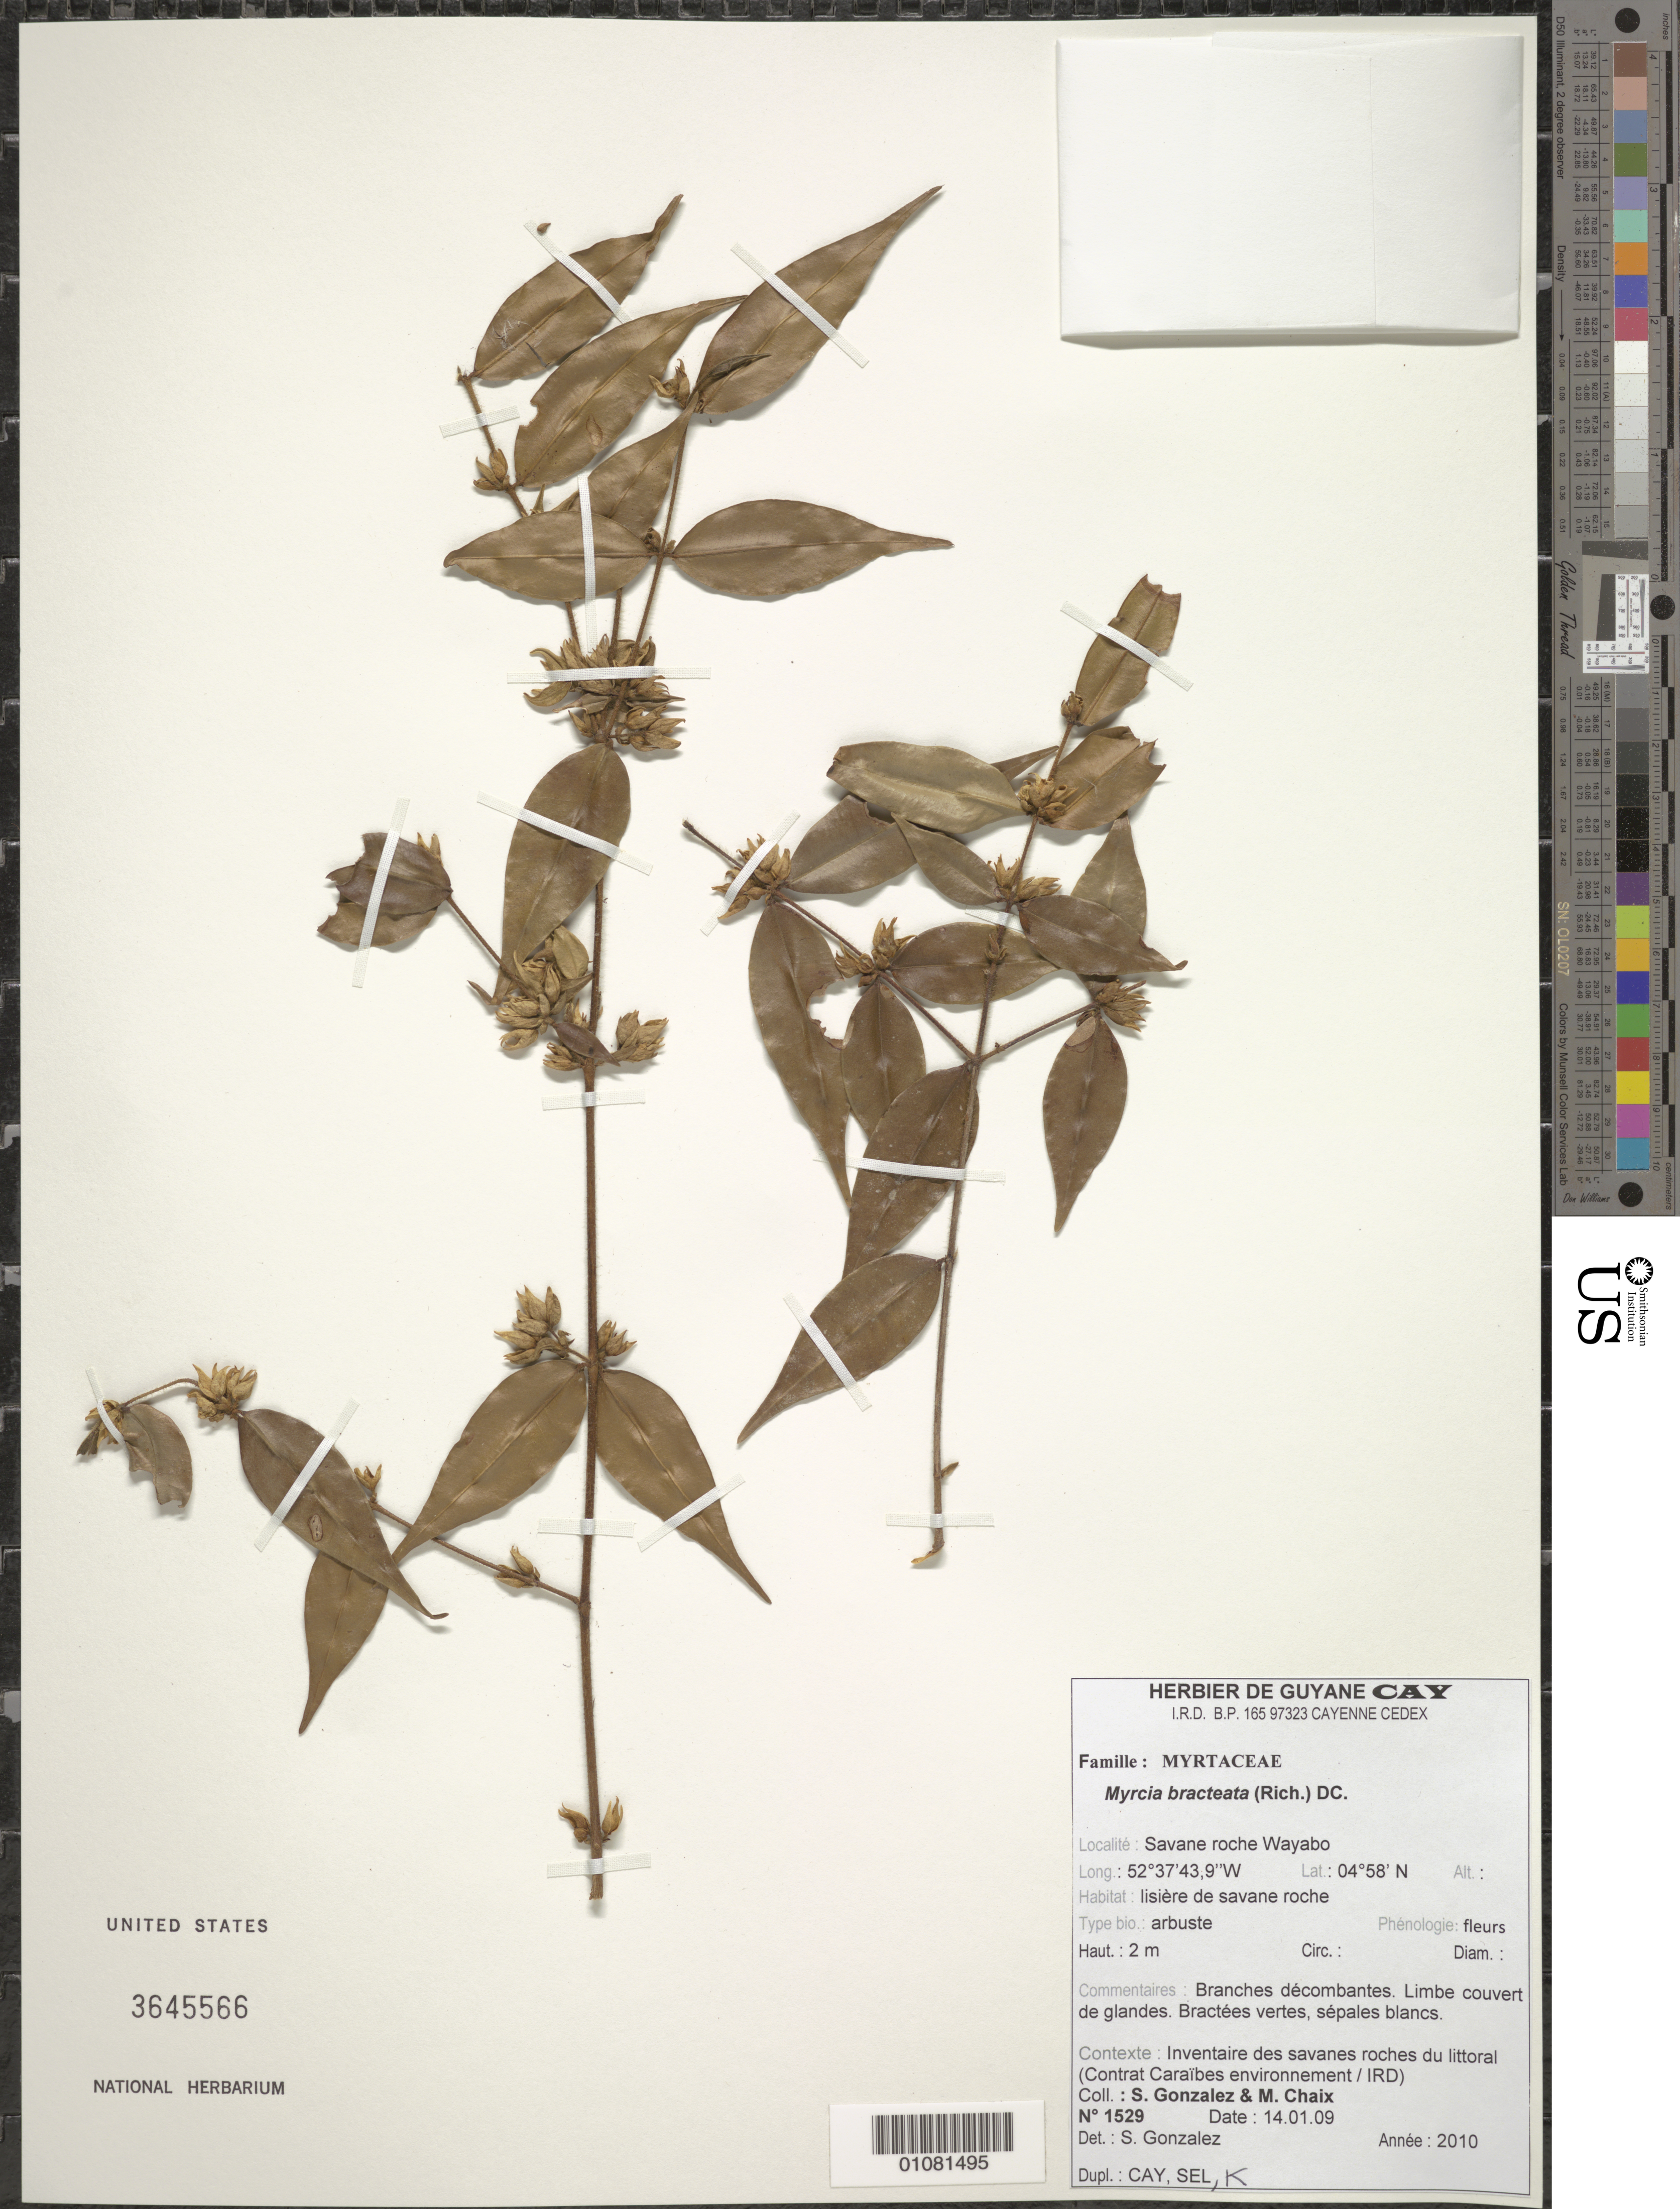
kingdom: Plantae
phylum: Tracheophyta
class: Magnoliopsida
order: Myrtales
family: Myrtaceae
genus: Myrcia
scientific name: Myrcia bracteata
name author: (Rich.) DC.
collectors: S. Gonzalez & M. Chaix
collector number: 1529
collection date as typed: Transcribed d/m/y: 14/1/9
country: Guyana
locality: Savane roche Wayabo.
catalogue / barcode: US 3645566